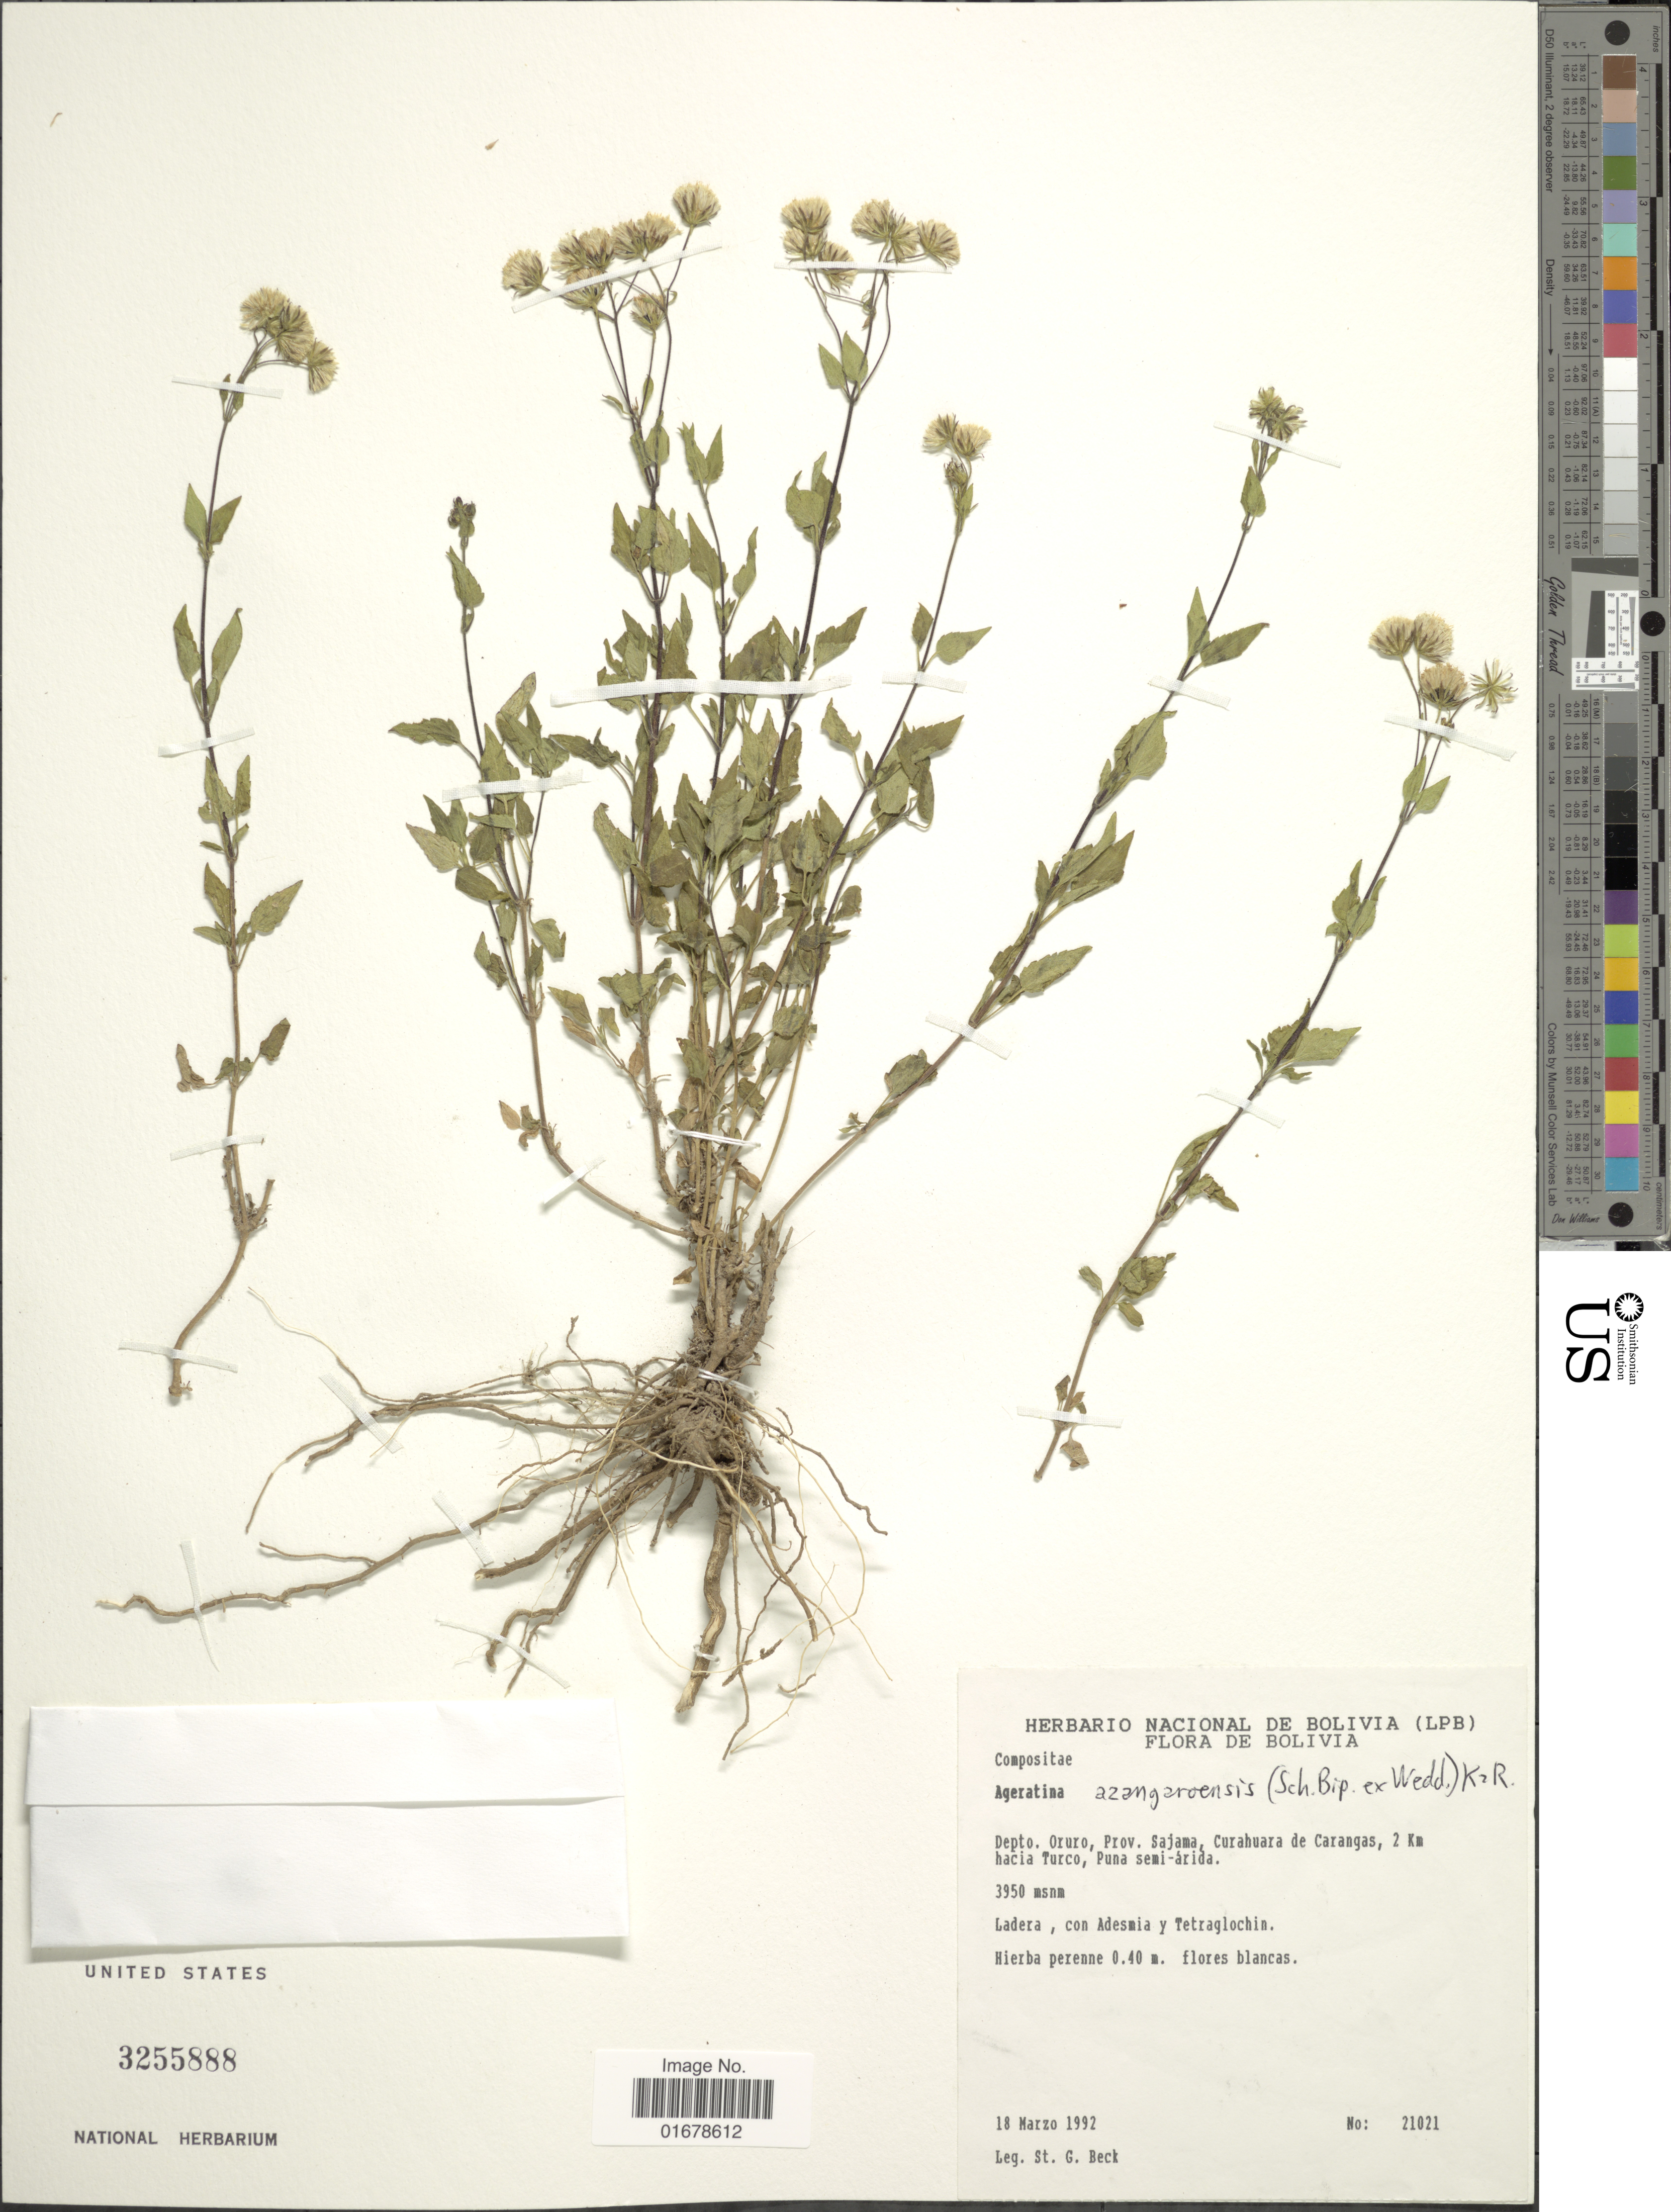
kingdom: Plantae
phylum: Tracheophyta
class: Magnoliopsida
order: Asterales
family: Asteraceae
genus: Ageratina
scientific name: Ageratina azangaroensis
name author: (Sch. Bip. ex Wedd.) R.M. King & H. Rob.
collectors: S. G. Beck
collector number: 21021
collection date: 1992-03-18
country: Bolivia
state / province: Oruro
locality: Depto. Oruro, Prov. Sajama, Curahuara de Carangas, 2 Km hacia Turco, Puna semi-arida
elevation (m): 3950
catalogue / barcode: US 3255888